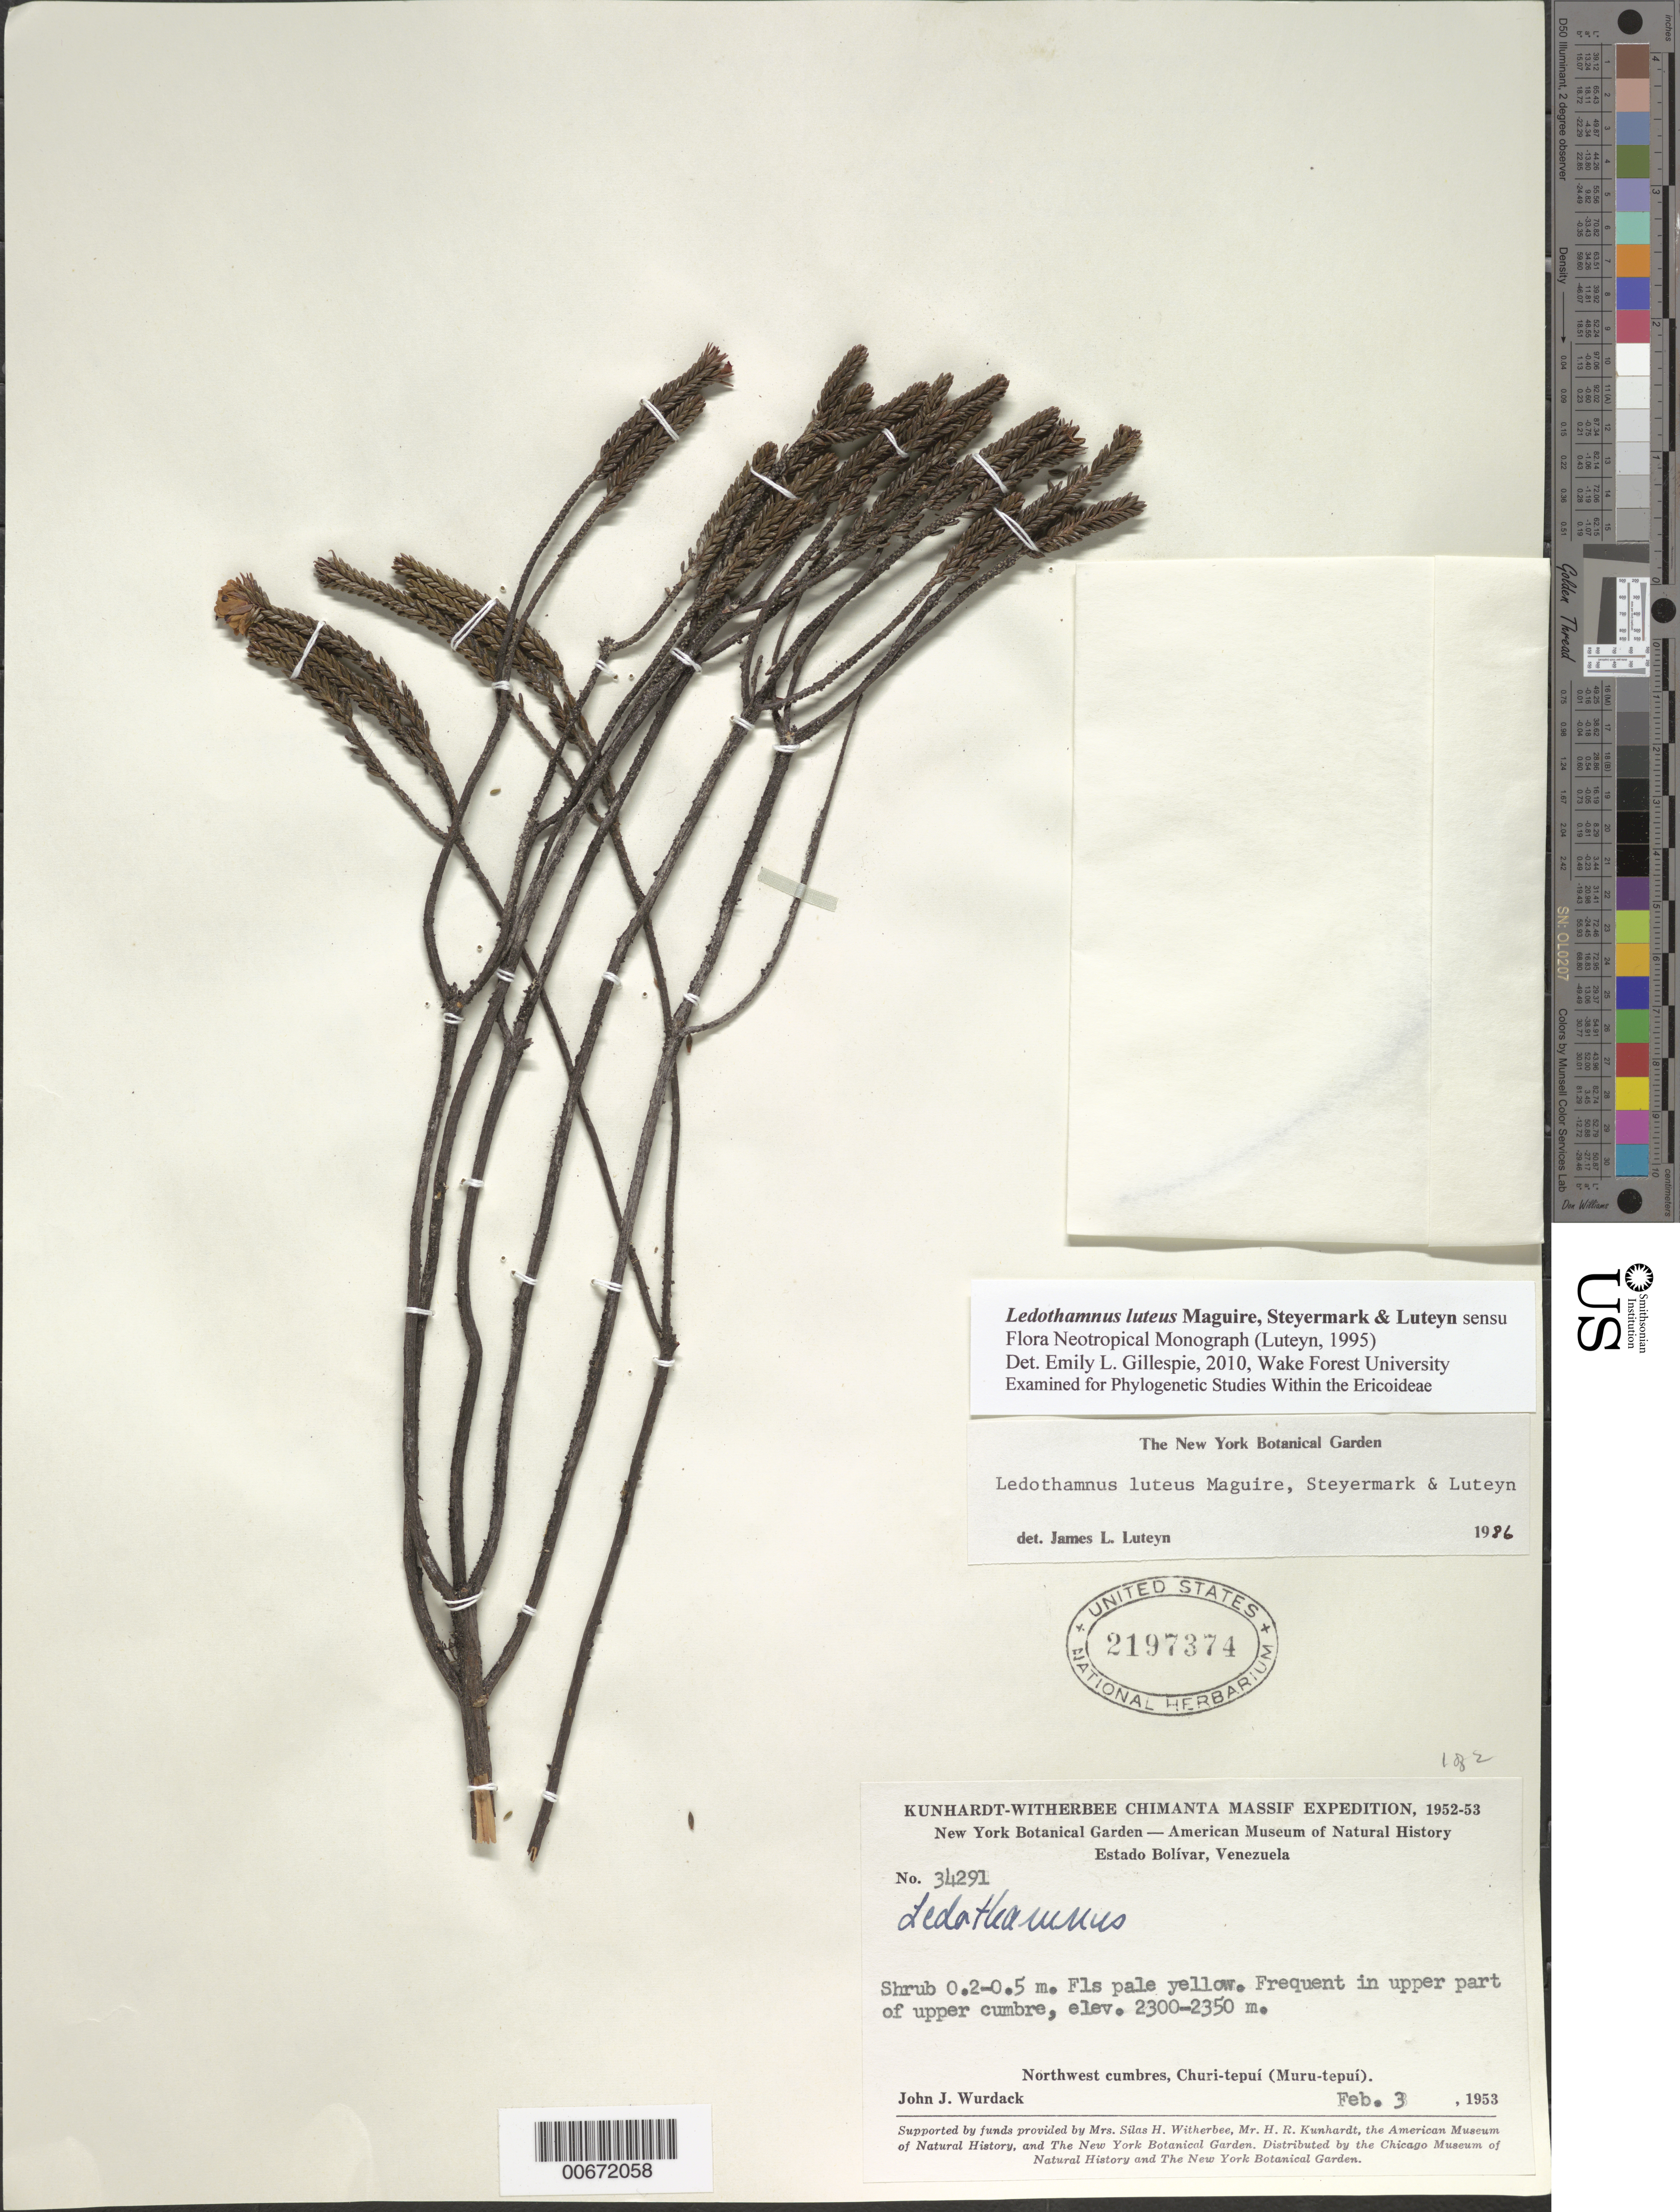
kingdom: Plantae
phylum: Tracheophyta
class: Magnoliopsida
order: Ericales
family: Ericaceae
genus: Ledothamnus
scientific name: Ledothamnus luteus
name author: Maguire et al.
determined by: Luteyn, J. L.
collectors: J. J. Wurdack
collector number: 34291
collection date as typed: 3-Feb-53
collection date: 1953-02-03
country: Venezuela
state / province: Bolívar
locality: Churi-tepuí (Muru-tepuí)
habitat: Upper cumbre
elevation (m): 2300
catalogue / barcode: US 2197374